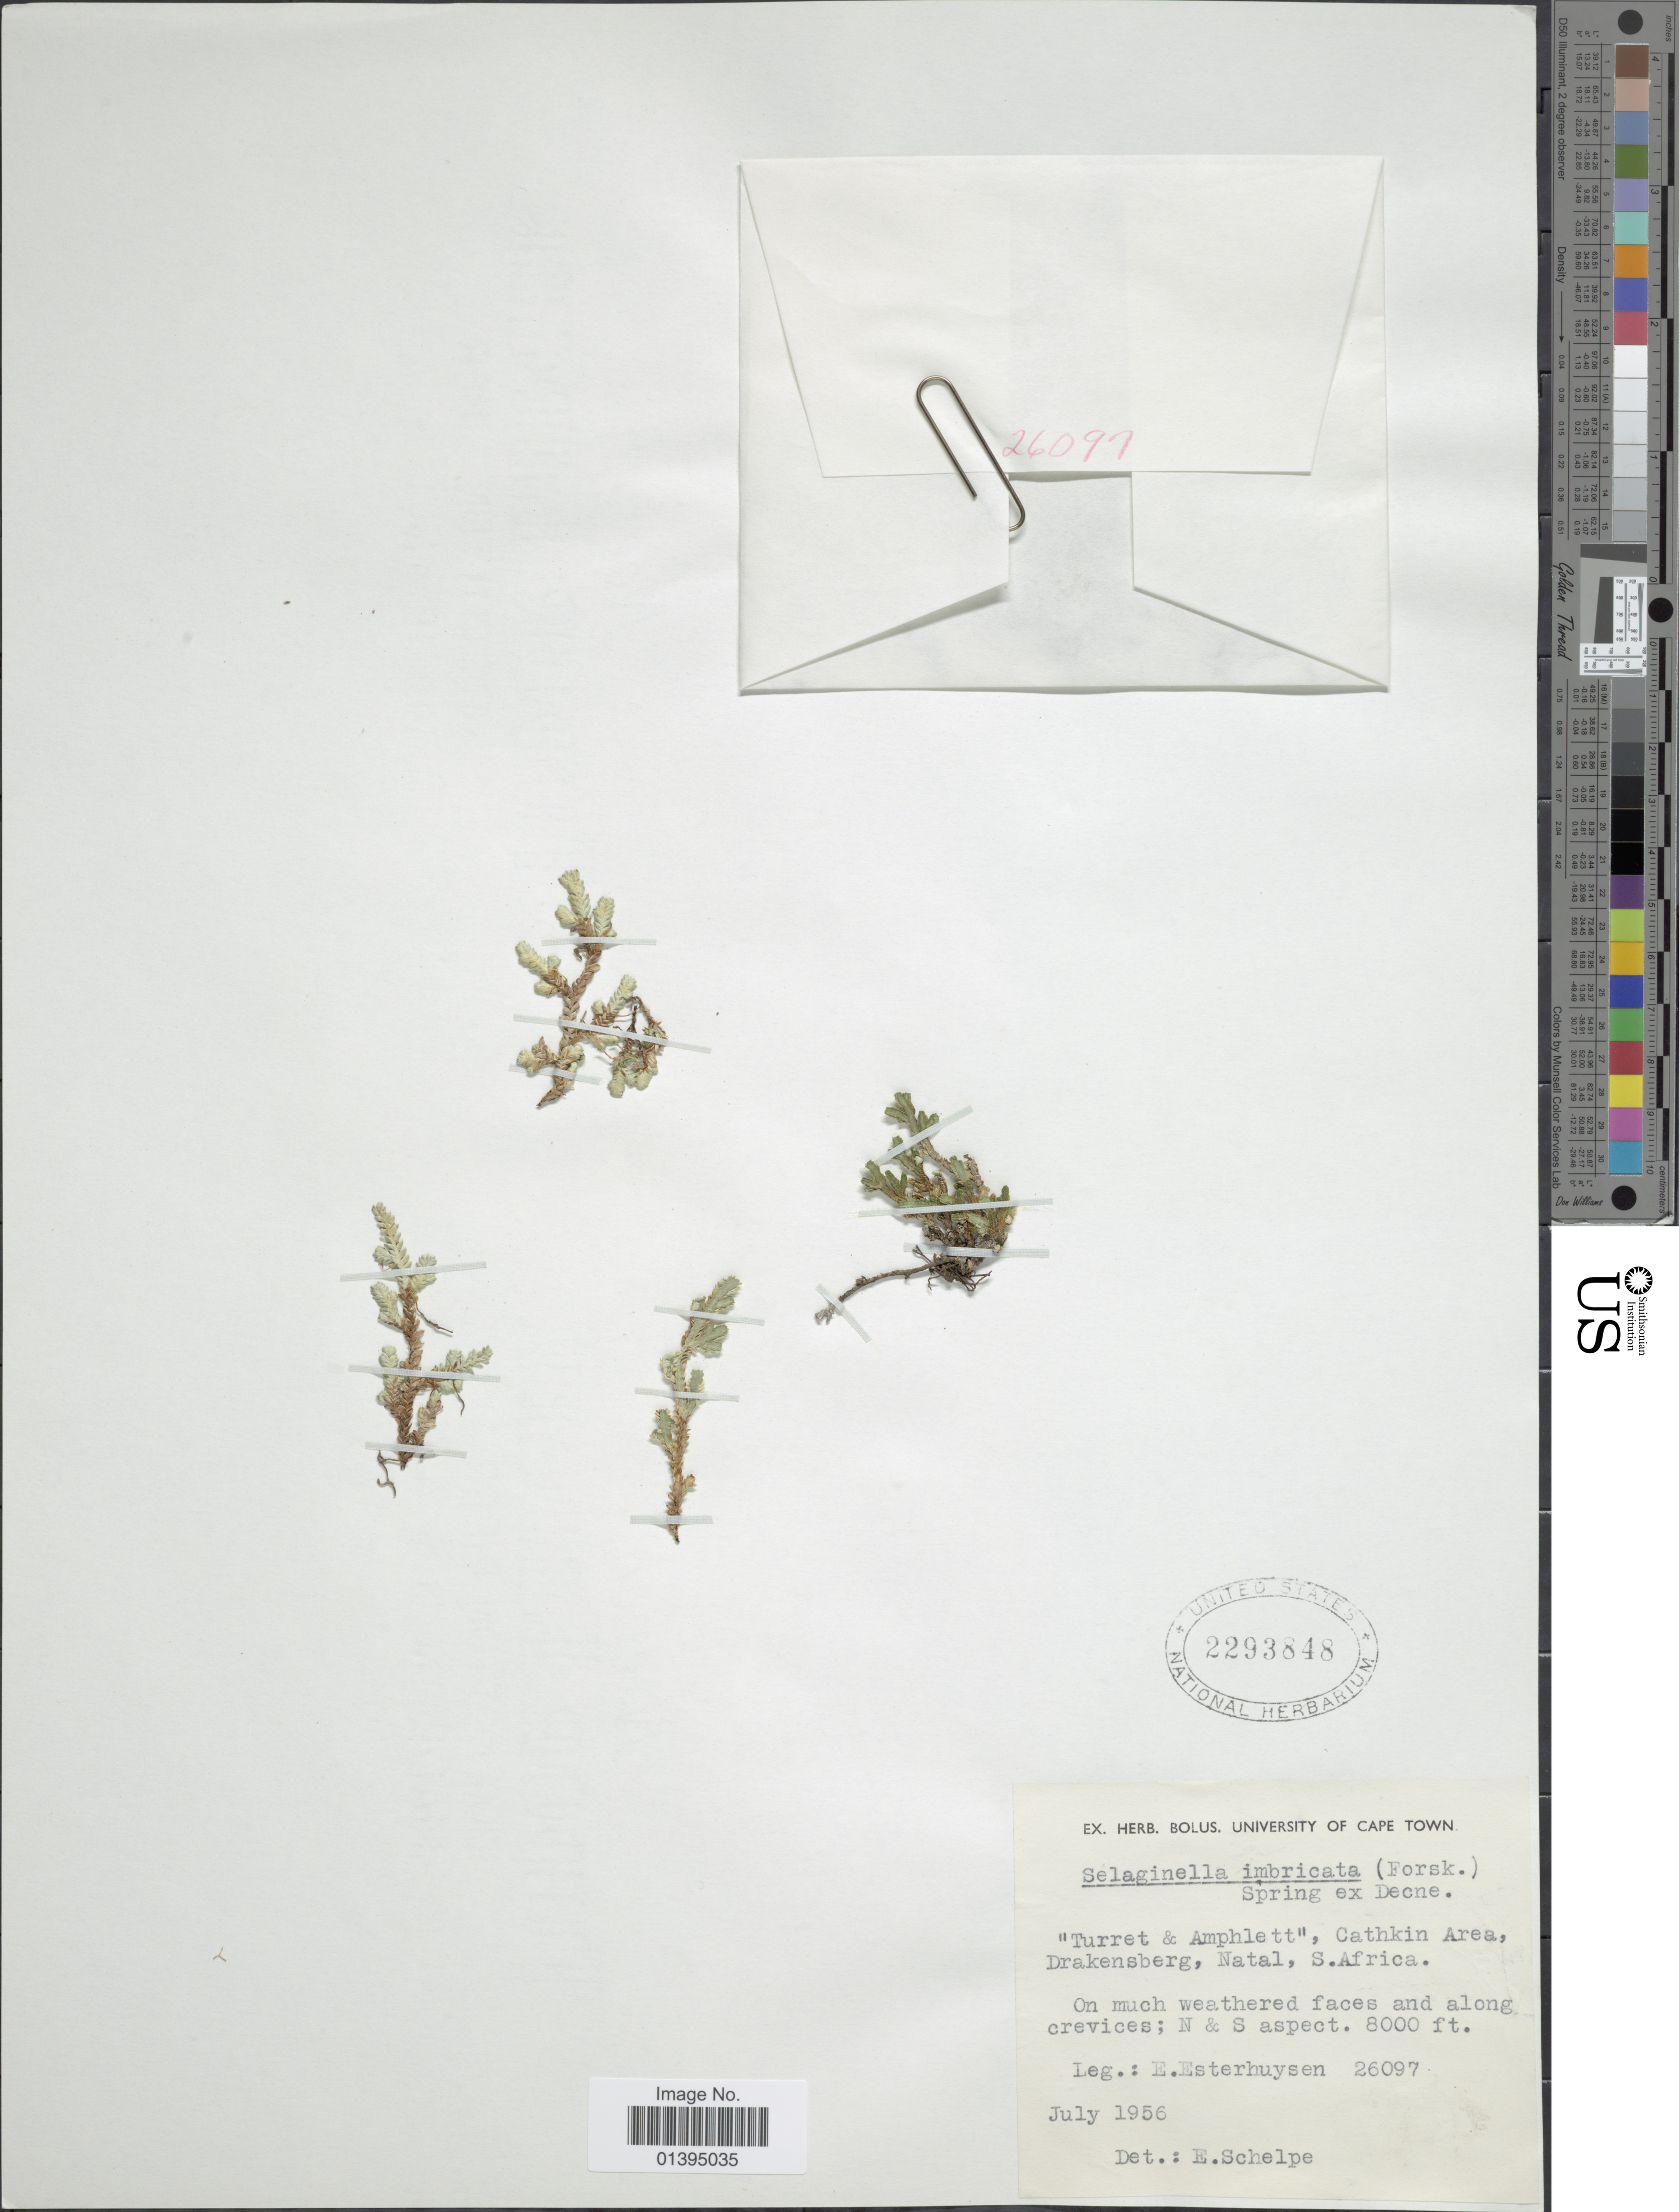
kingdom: Plantae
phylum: Tracheophyta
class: Lycopodiopsida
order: Selaginellales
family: Selaginellaceae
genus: Selaginella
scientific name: Selaginella imbricata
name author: (Forsk. fil.) Spring ex Decne.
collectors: E. E. Esterhuysen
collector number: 26097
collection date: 1956-07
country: South Africa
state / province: KwaZulu-Natal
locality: Turret & Amphlett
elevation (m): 2438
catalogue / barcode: US 2293848